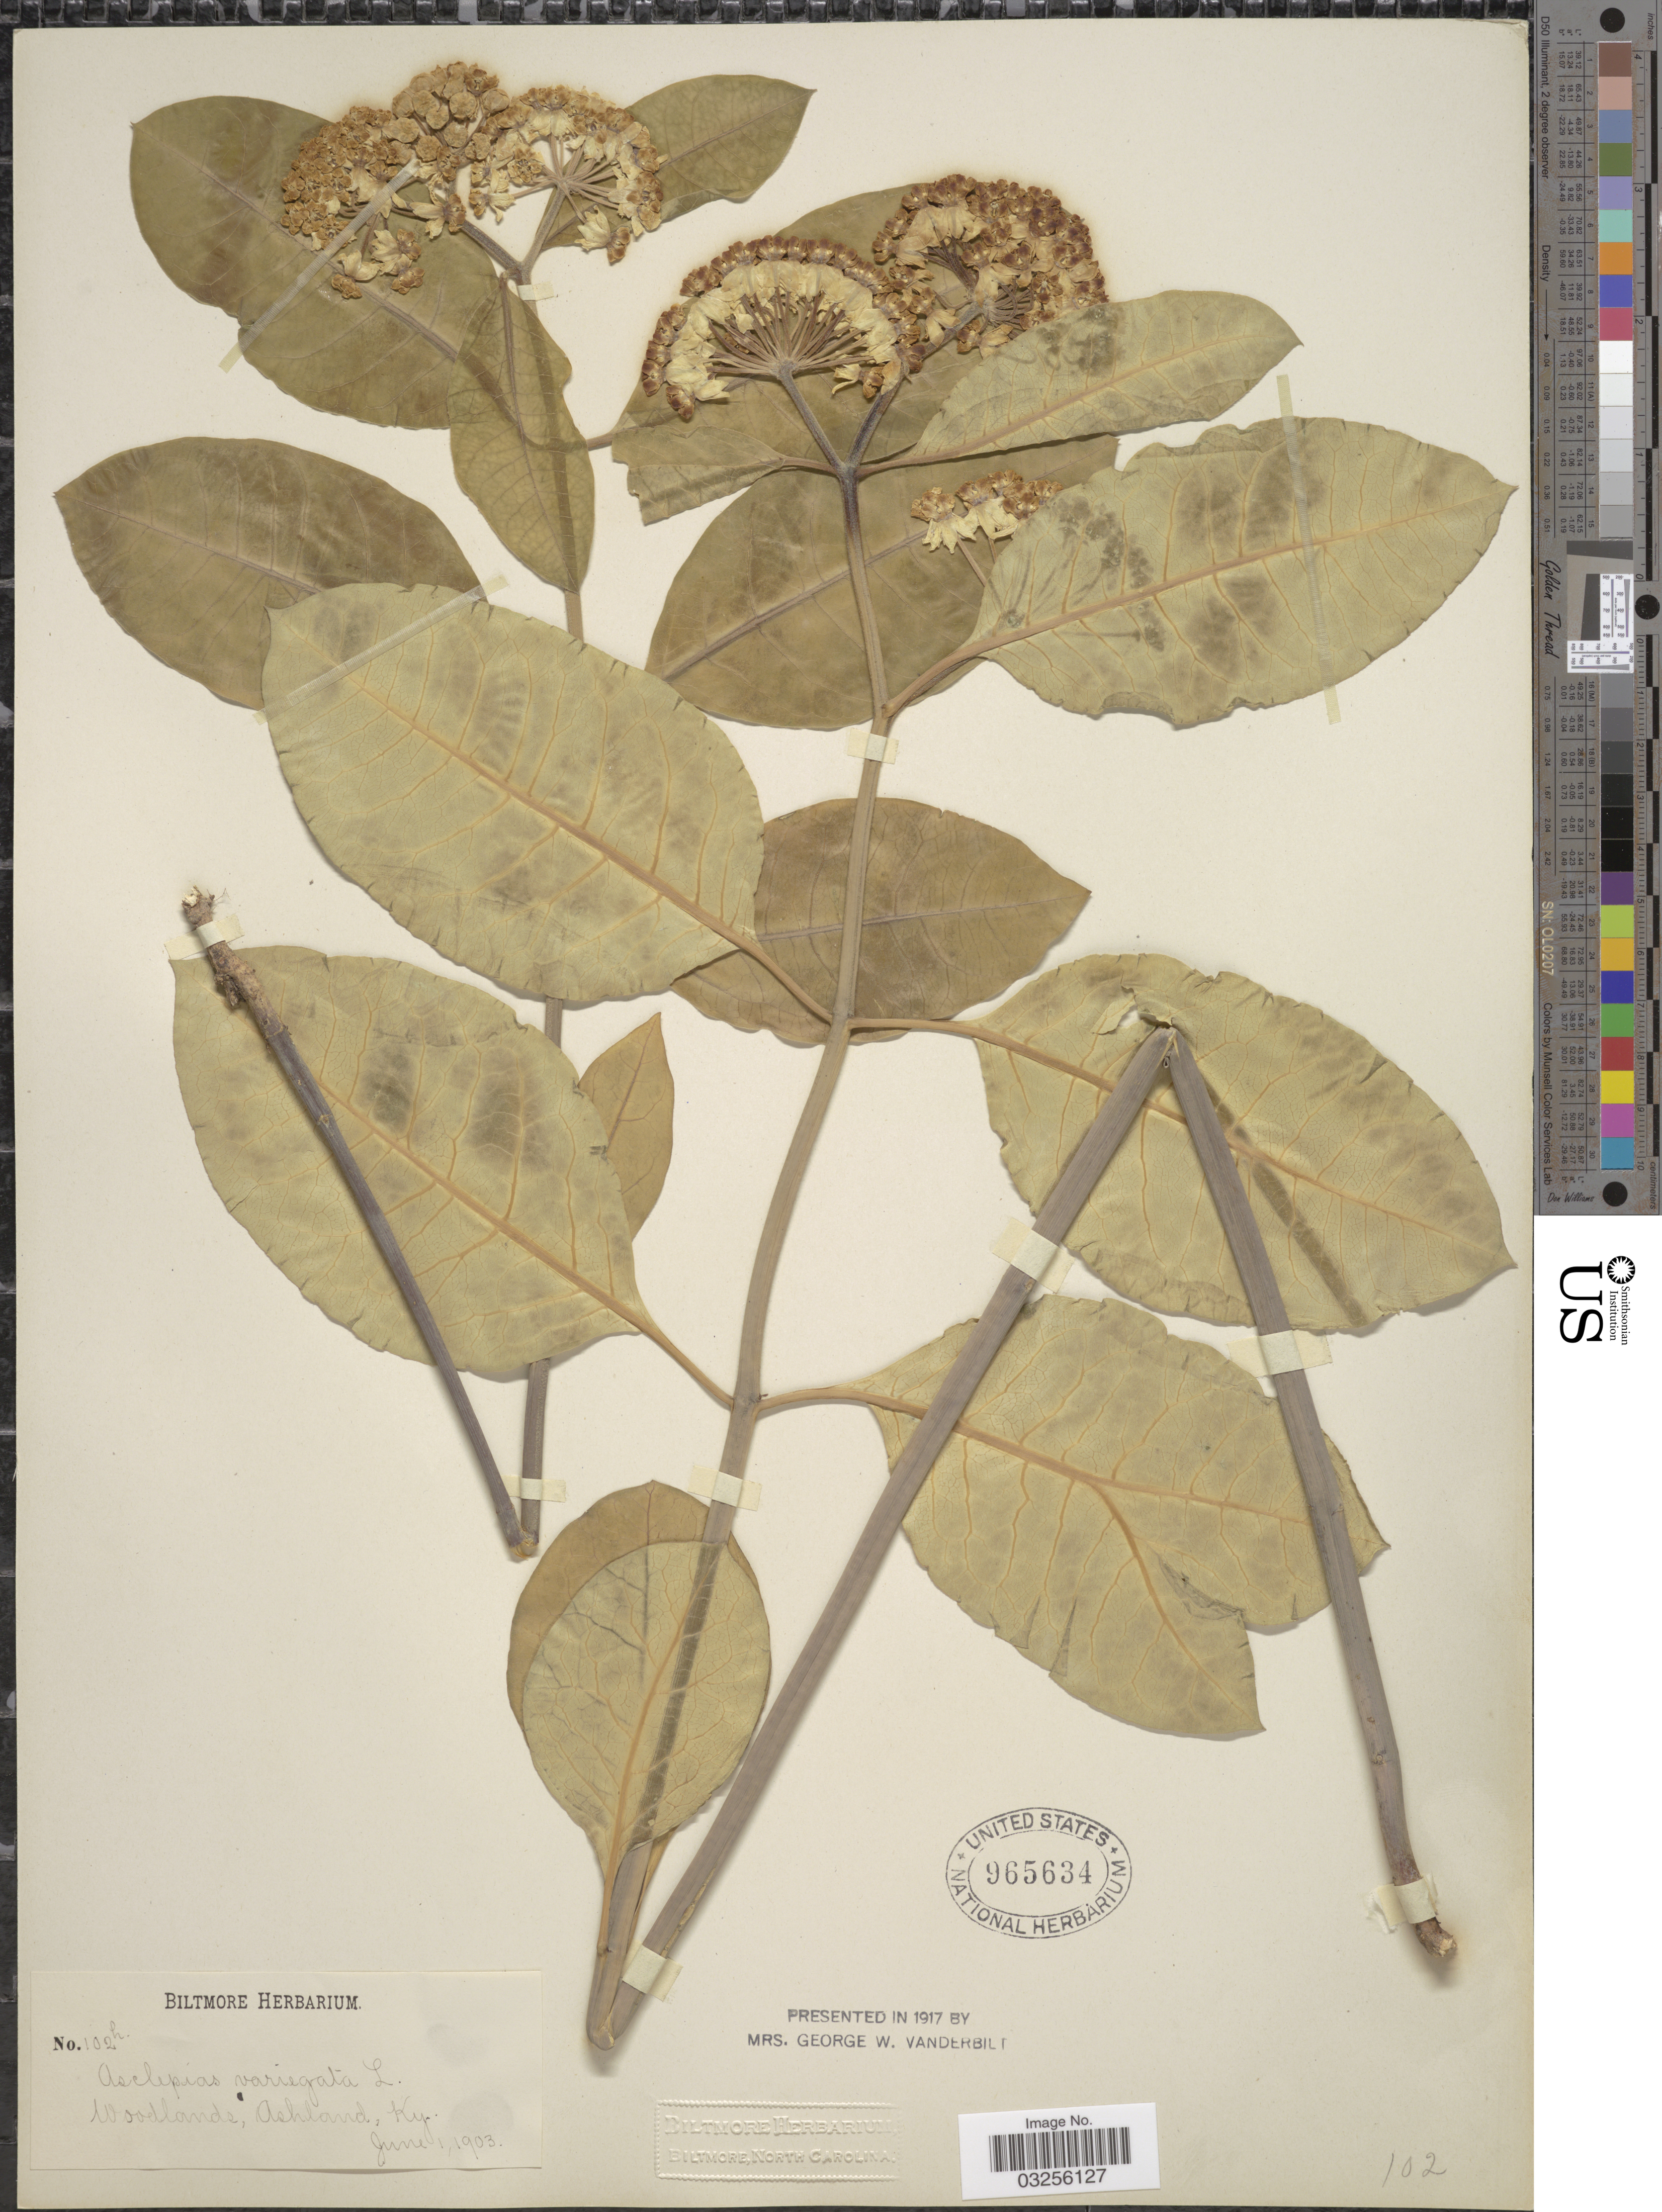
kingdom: Plantae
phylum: Tracheophyta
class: Magnoliopsida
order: Gentianales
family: Apocynaceae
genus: Asclepias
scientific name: Asclepias variegata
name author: L.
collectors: ex herb. Biltmore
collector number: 102h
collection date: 1903-06-01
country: United States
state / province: Kentucky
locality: Woodlands, Ashland, Ky.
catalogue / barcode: US 965634